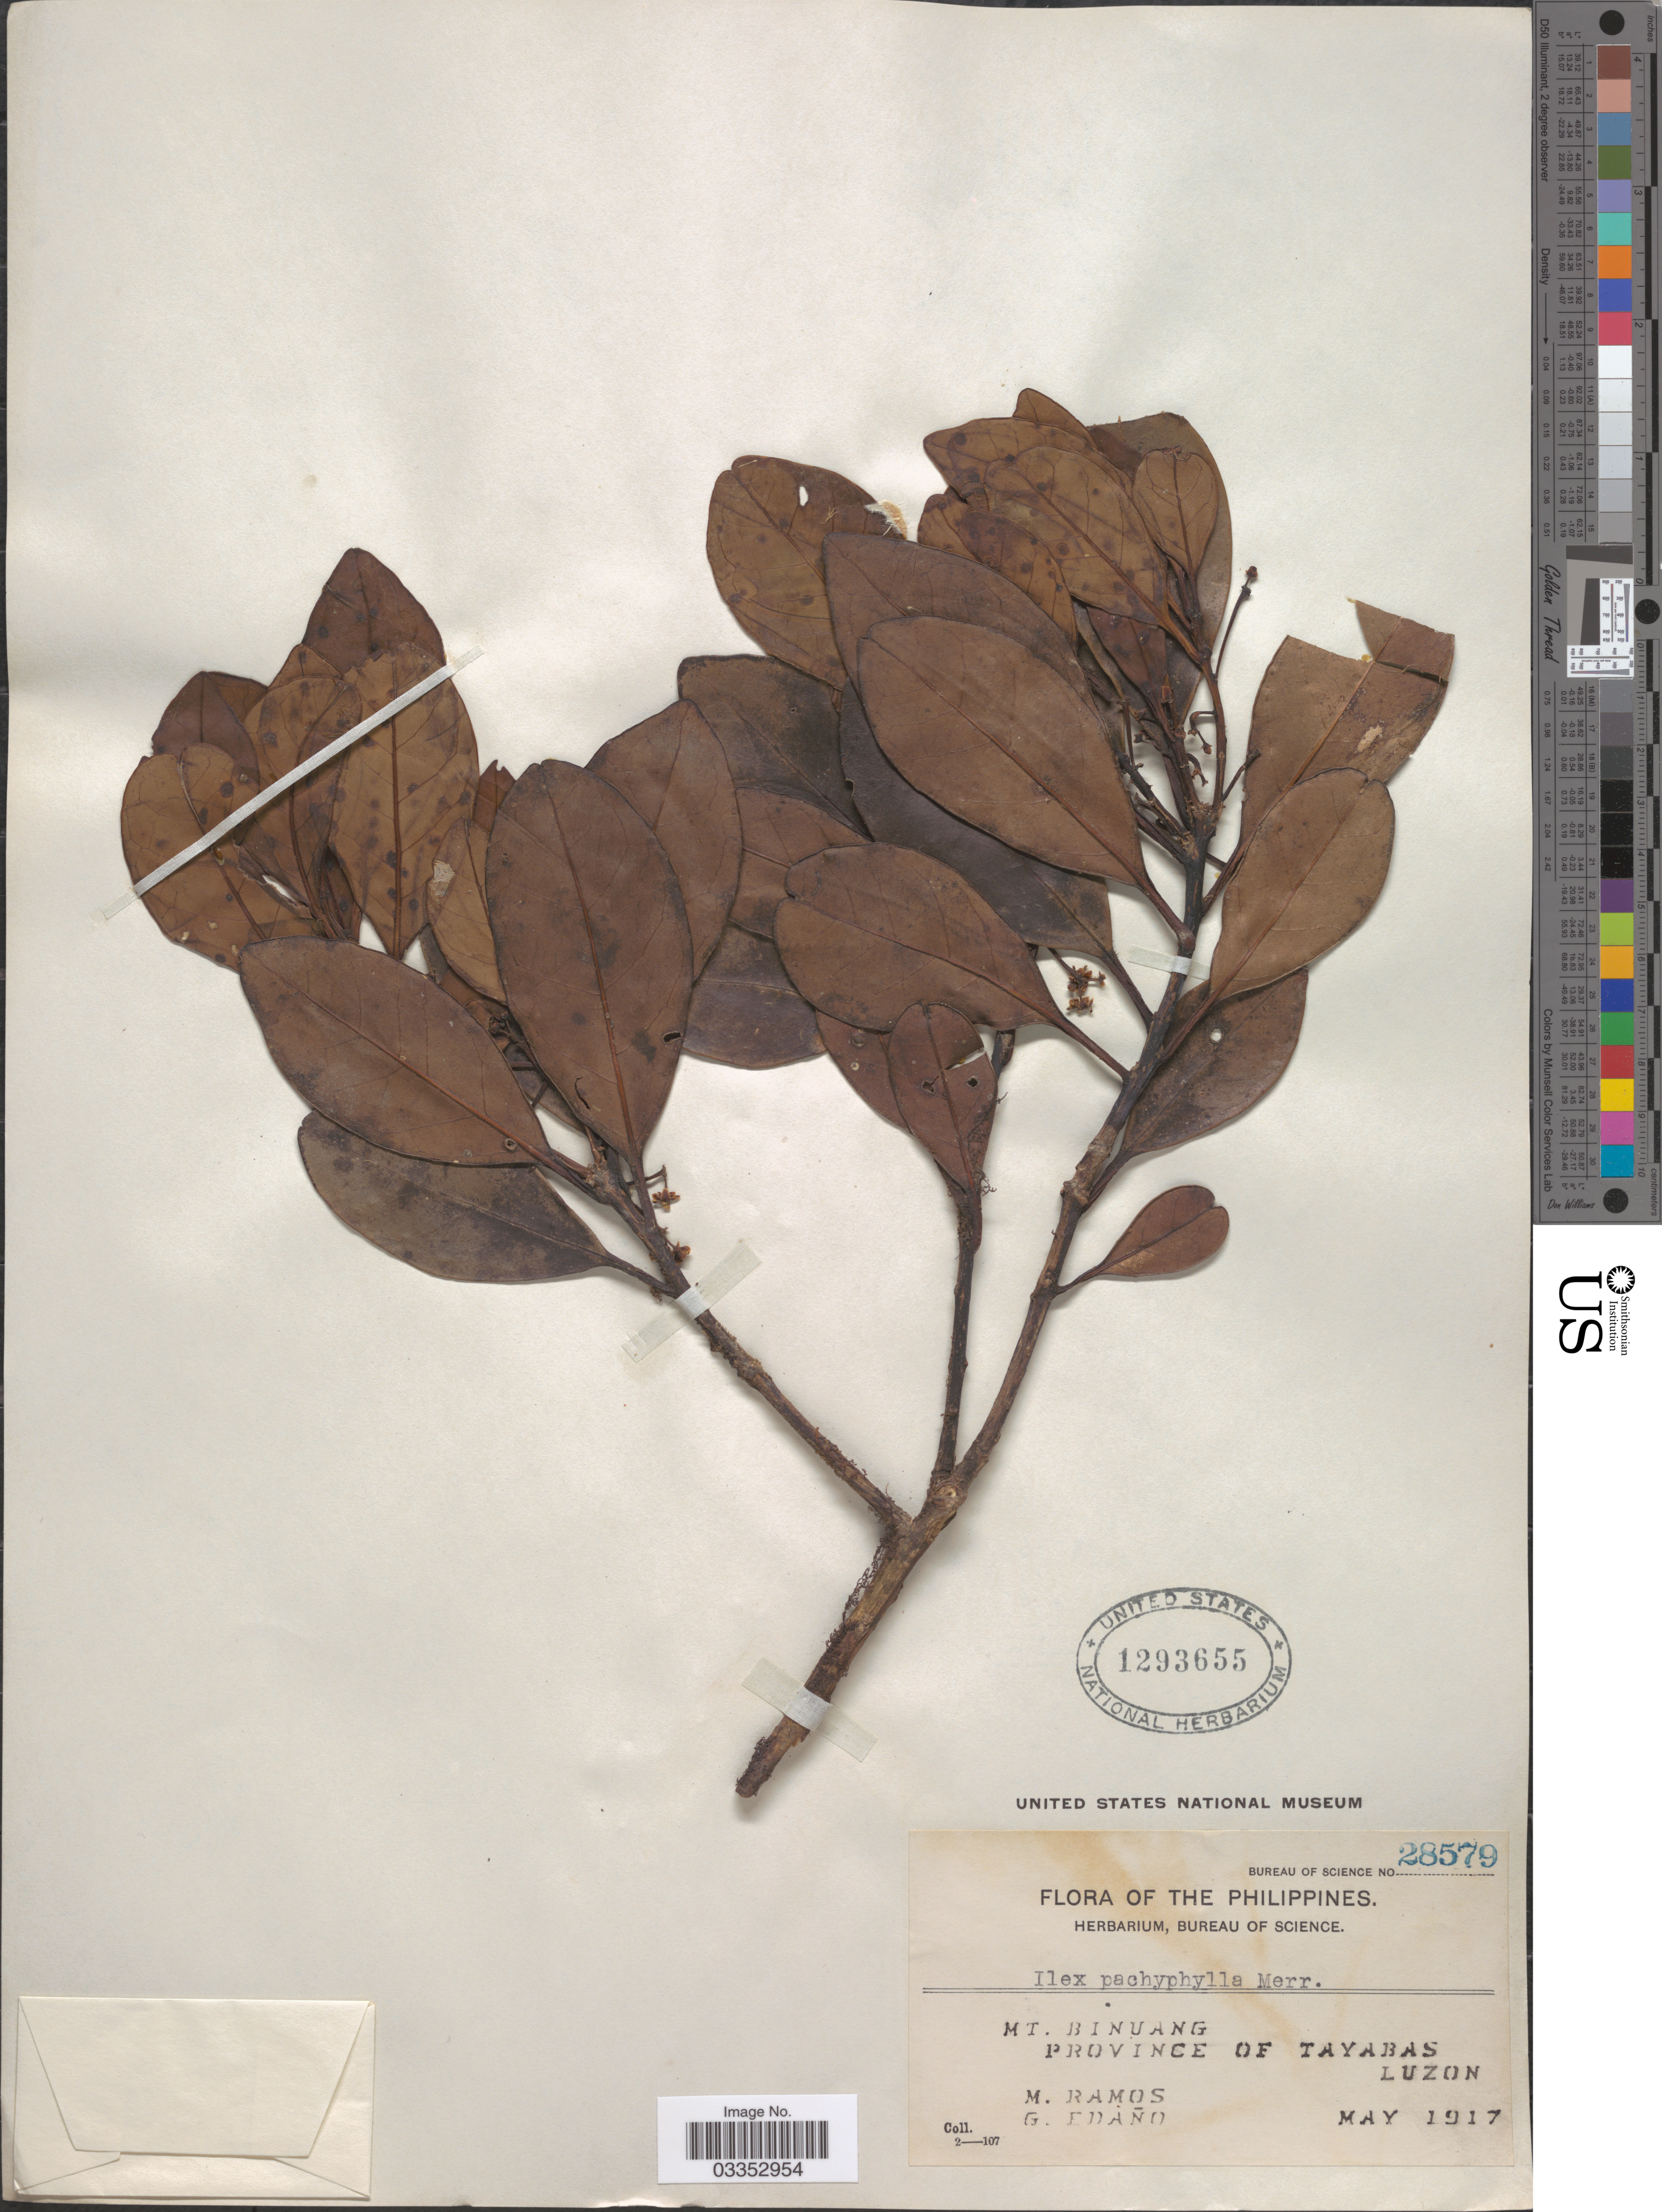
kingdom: Plantae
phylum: Tracheophyta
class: Magnoliopsida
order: Aquifoliales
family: Aquifoliaceae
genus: Ilex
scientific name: Ilex pachyphylla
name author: Merr.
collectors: M. Ramos & G. Edaño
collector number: Bureau of Science 28579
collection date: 1917-05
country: Philippines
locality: Mt. Binuang, Province of Tayabas, Luzon.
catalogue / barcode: US 1293655